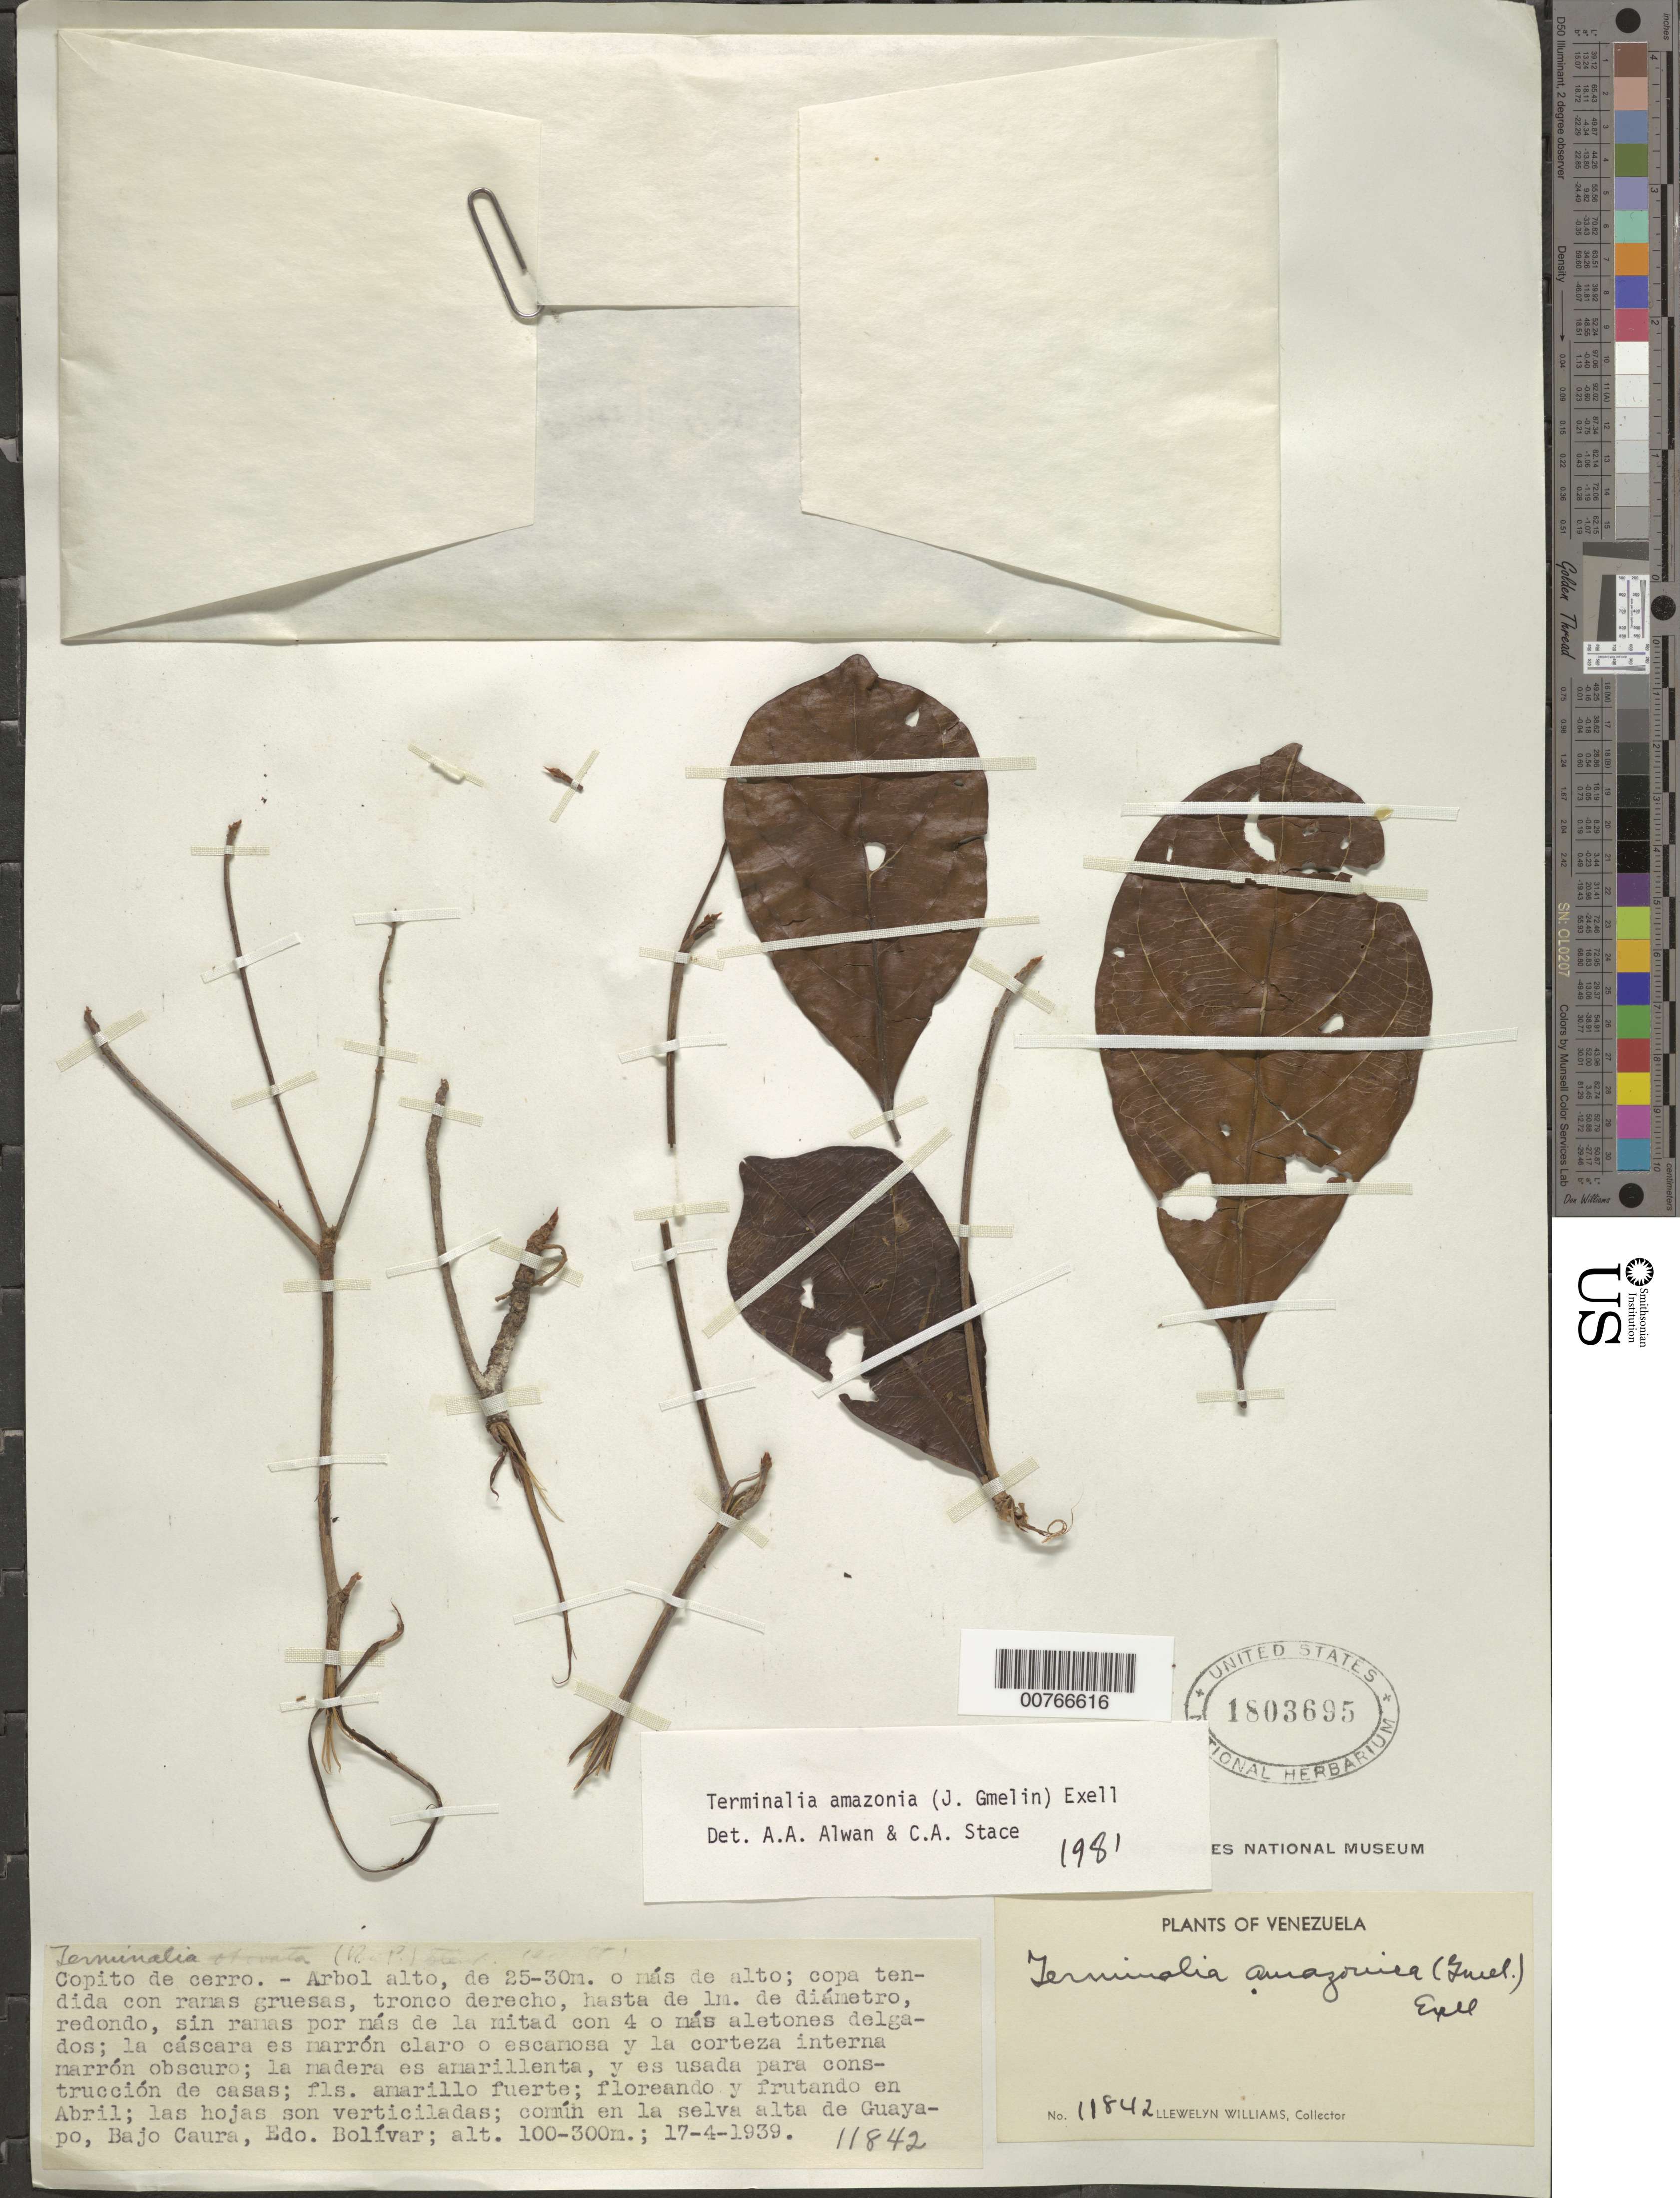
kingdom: Plantae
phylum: Tracheophyta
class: Magnoliopsida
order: Myrtales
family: Combretaceae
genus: Terminalia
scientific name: Terminalia amazonia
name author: (J.F. Gmel.) Exell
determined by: Alwan, A. R.; Stace, C. A.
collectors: Ll. Williams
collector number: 11842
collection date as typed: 17-Apr-39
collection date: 1939-04-17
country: Venezuela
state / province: Bolívar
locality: Guayapo, Bajo Caura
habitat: Selva alta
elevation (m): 100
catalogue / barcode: US 1803695